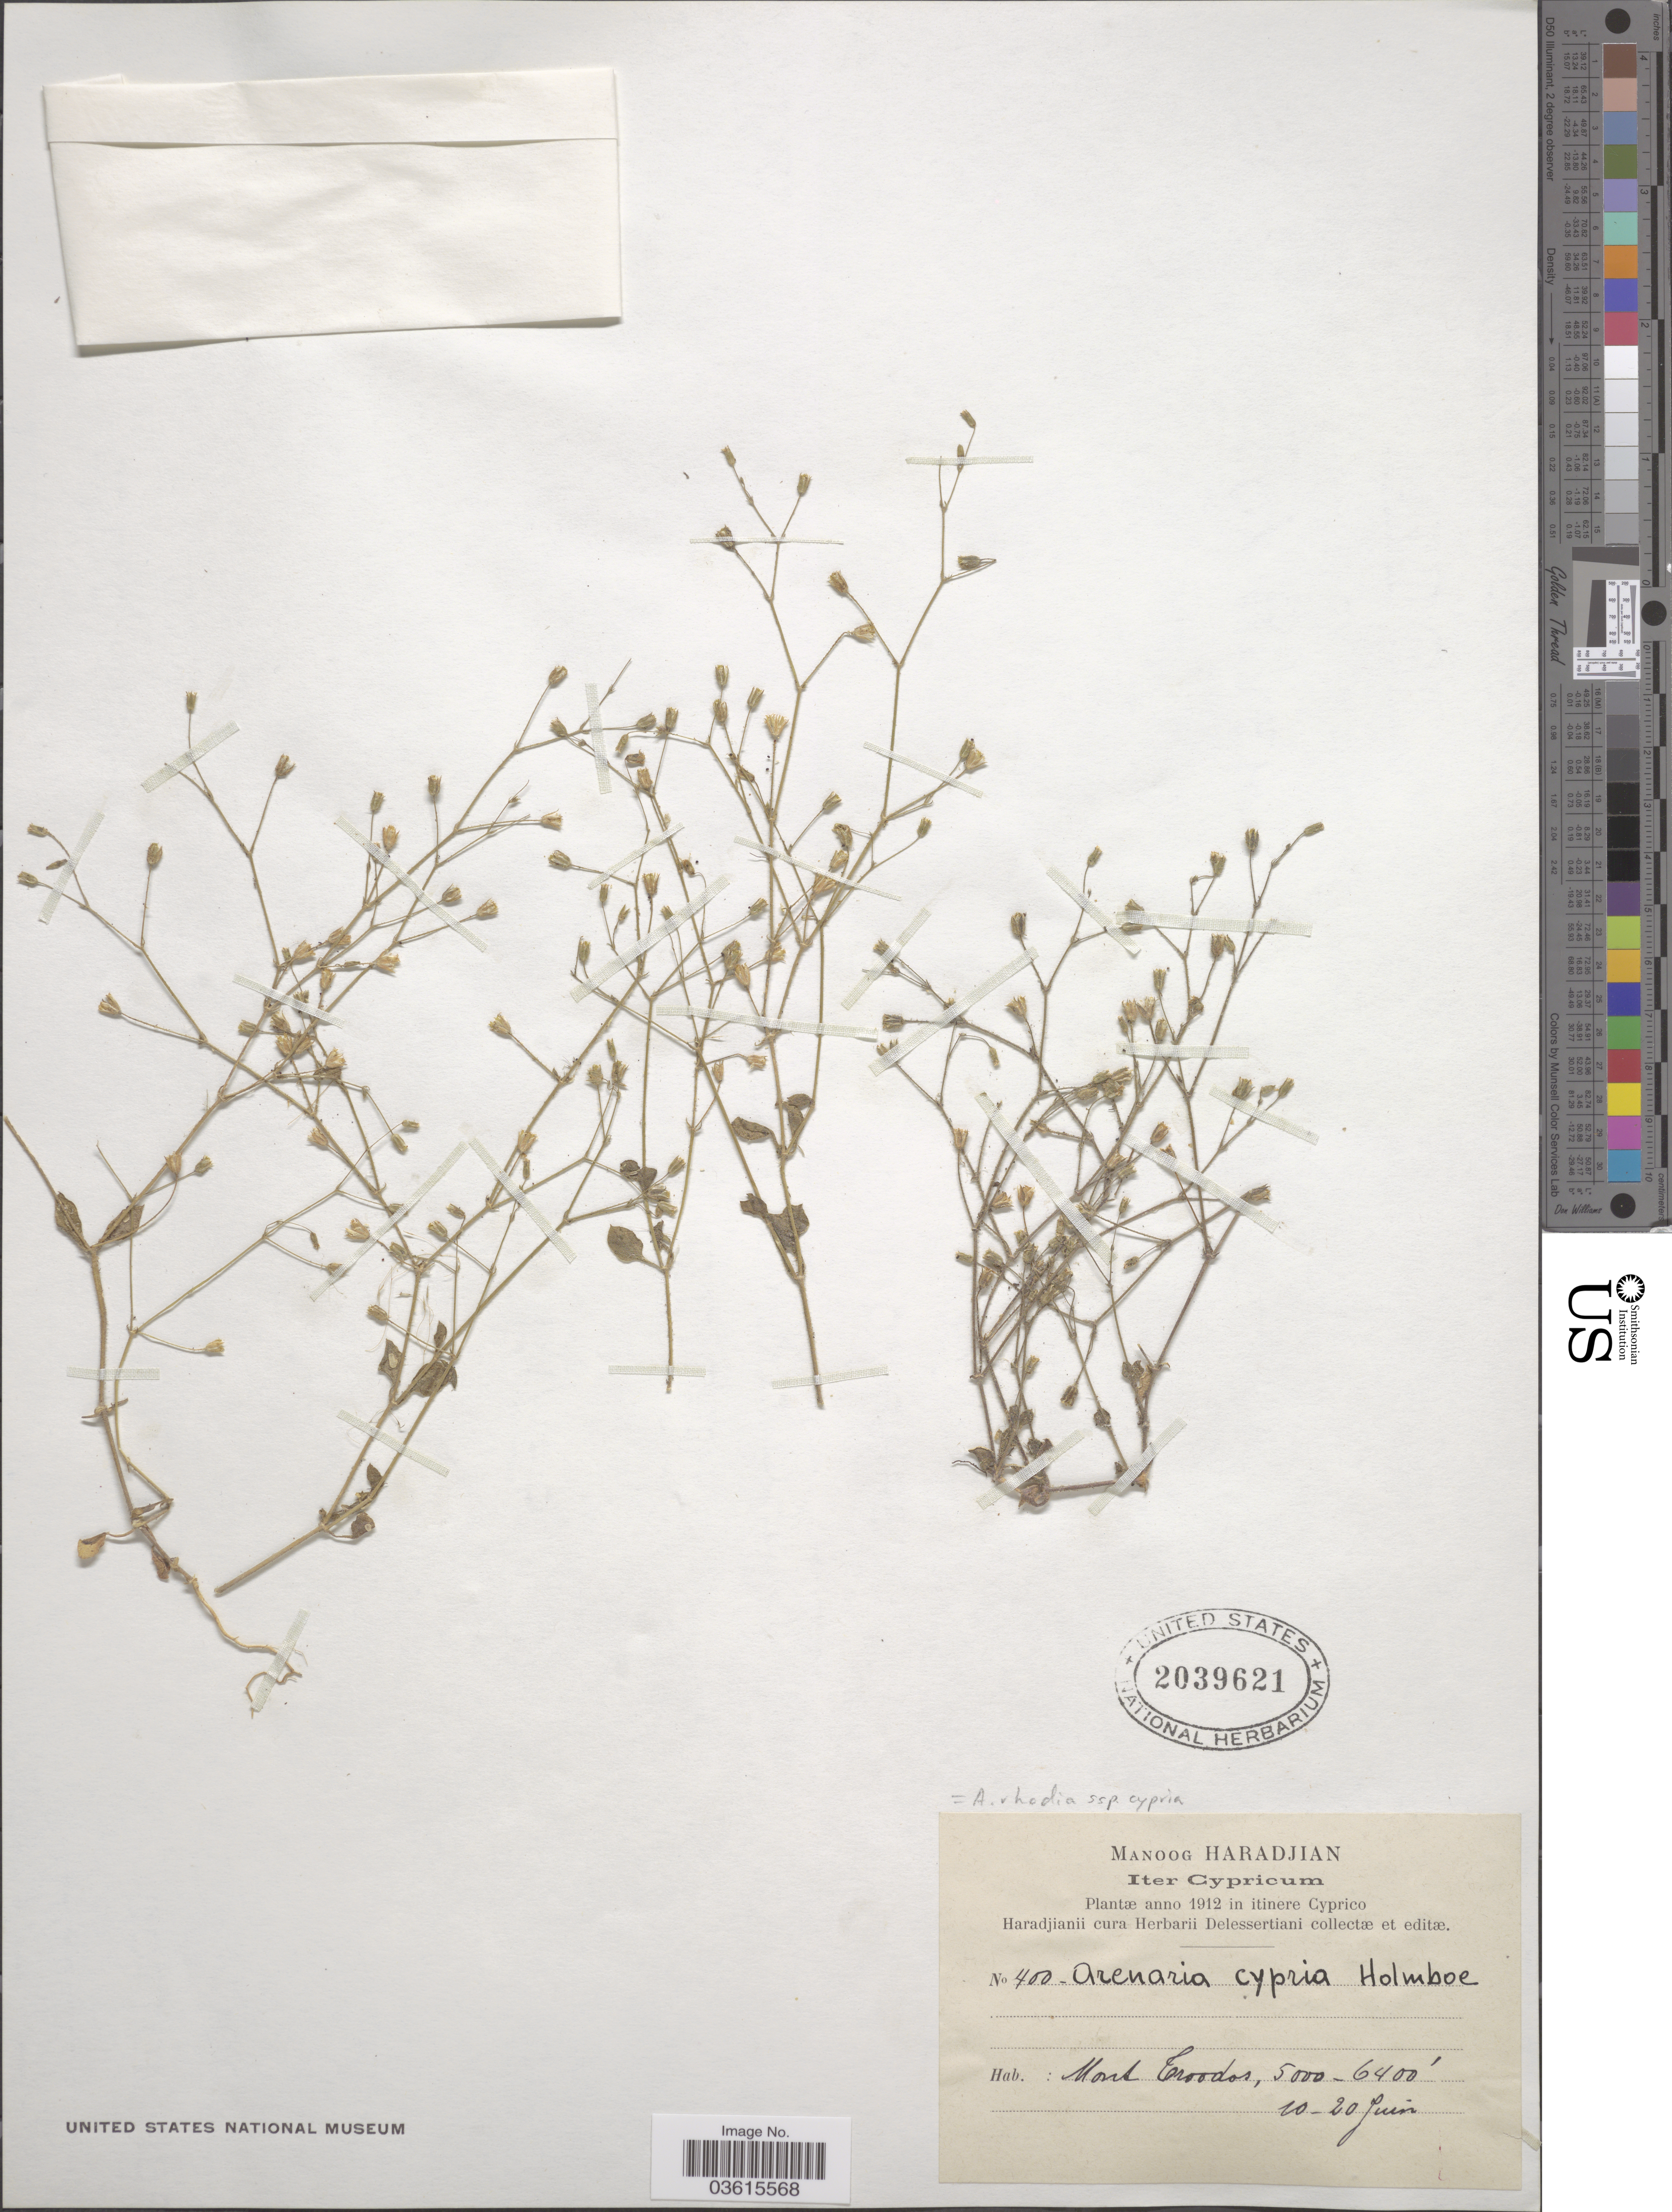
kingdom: Plantae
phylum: Tracheophyta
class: Magnoliopsida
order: Caryophyllales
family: Caryophyllaceae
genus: Arenaria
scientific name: Arenaria rhodia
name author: Boiss.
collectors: M. Haradjian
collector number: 400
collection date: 1912-06-10/1912-06-20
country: Cyprus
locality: Iter Cypricum. Mont Troodos.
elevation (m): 1524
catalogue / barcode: US 2039621